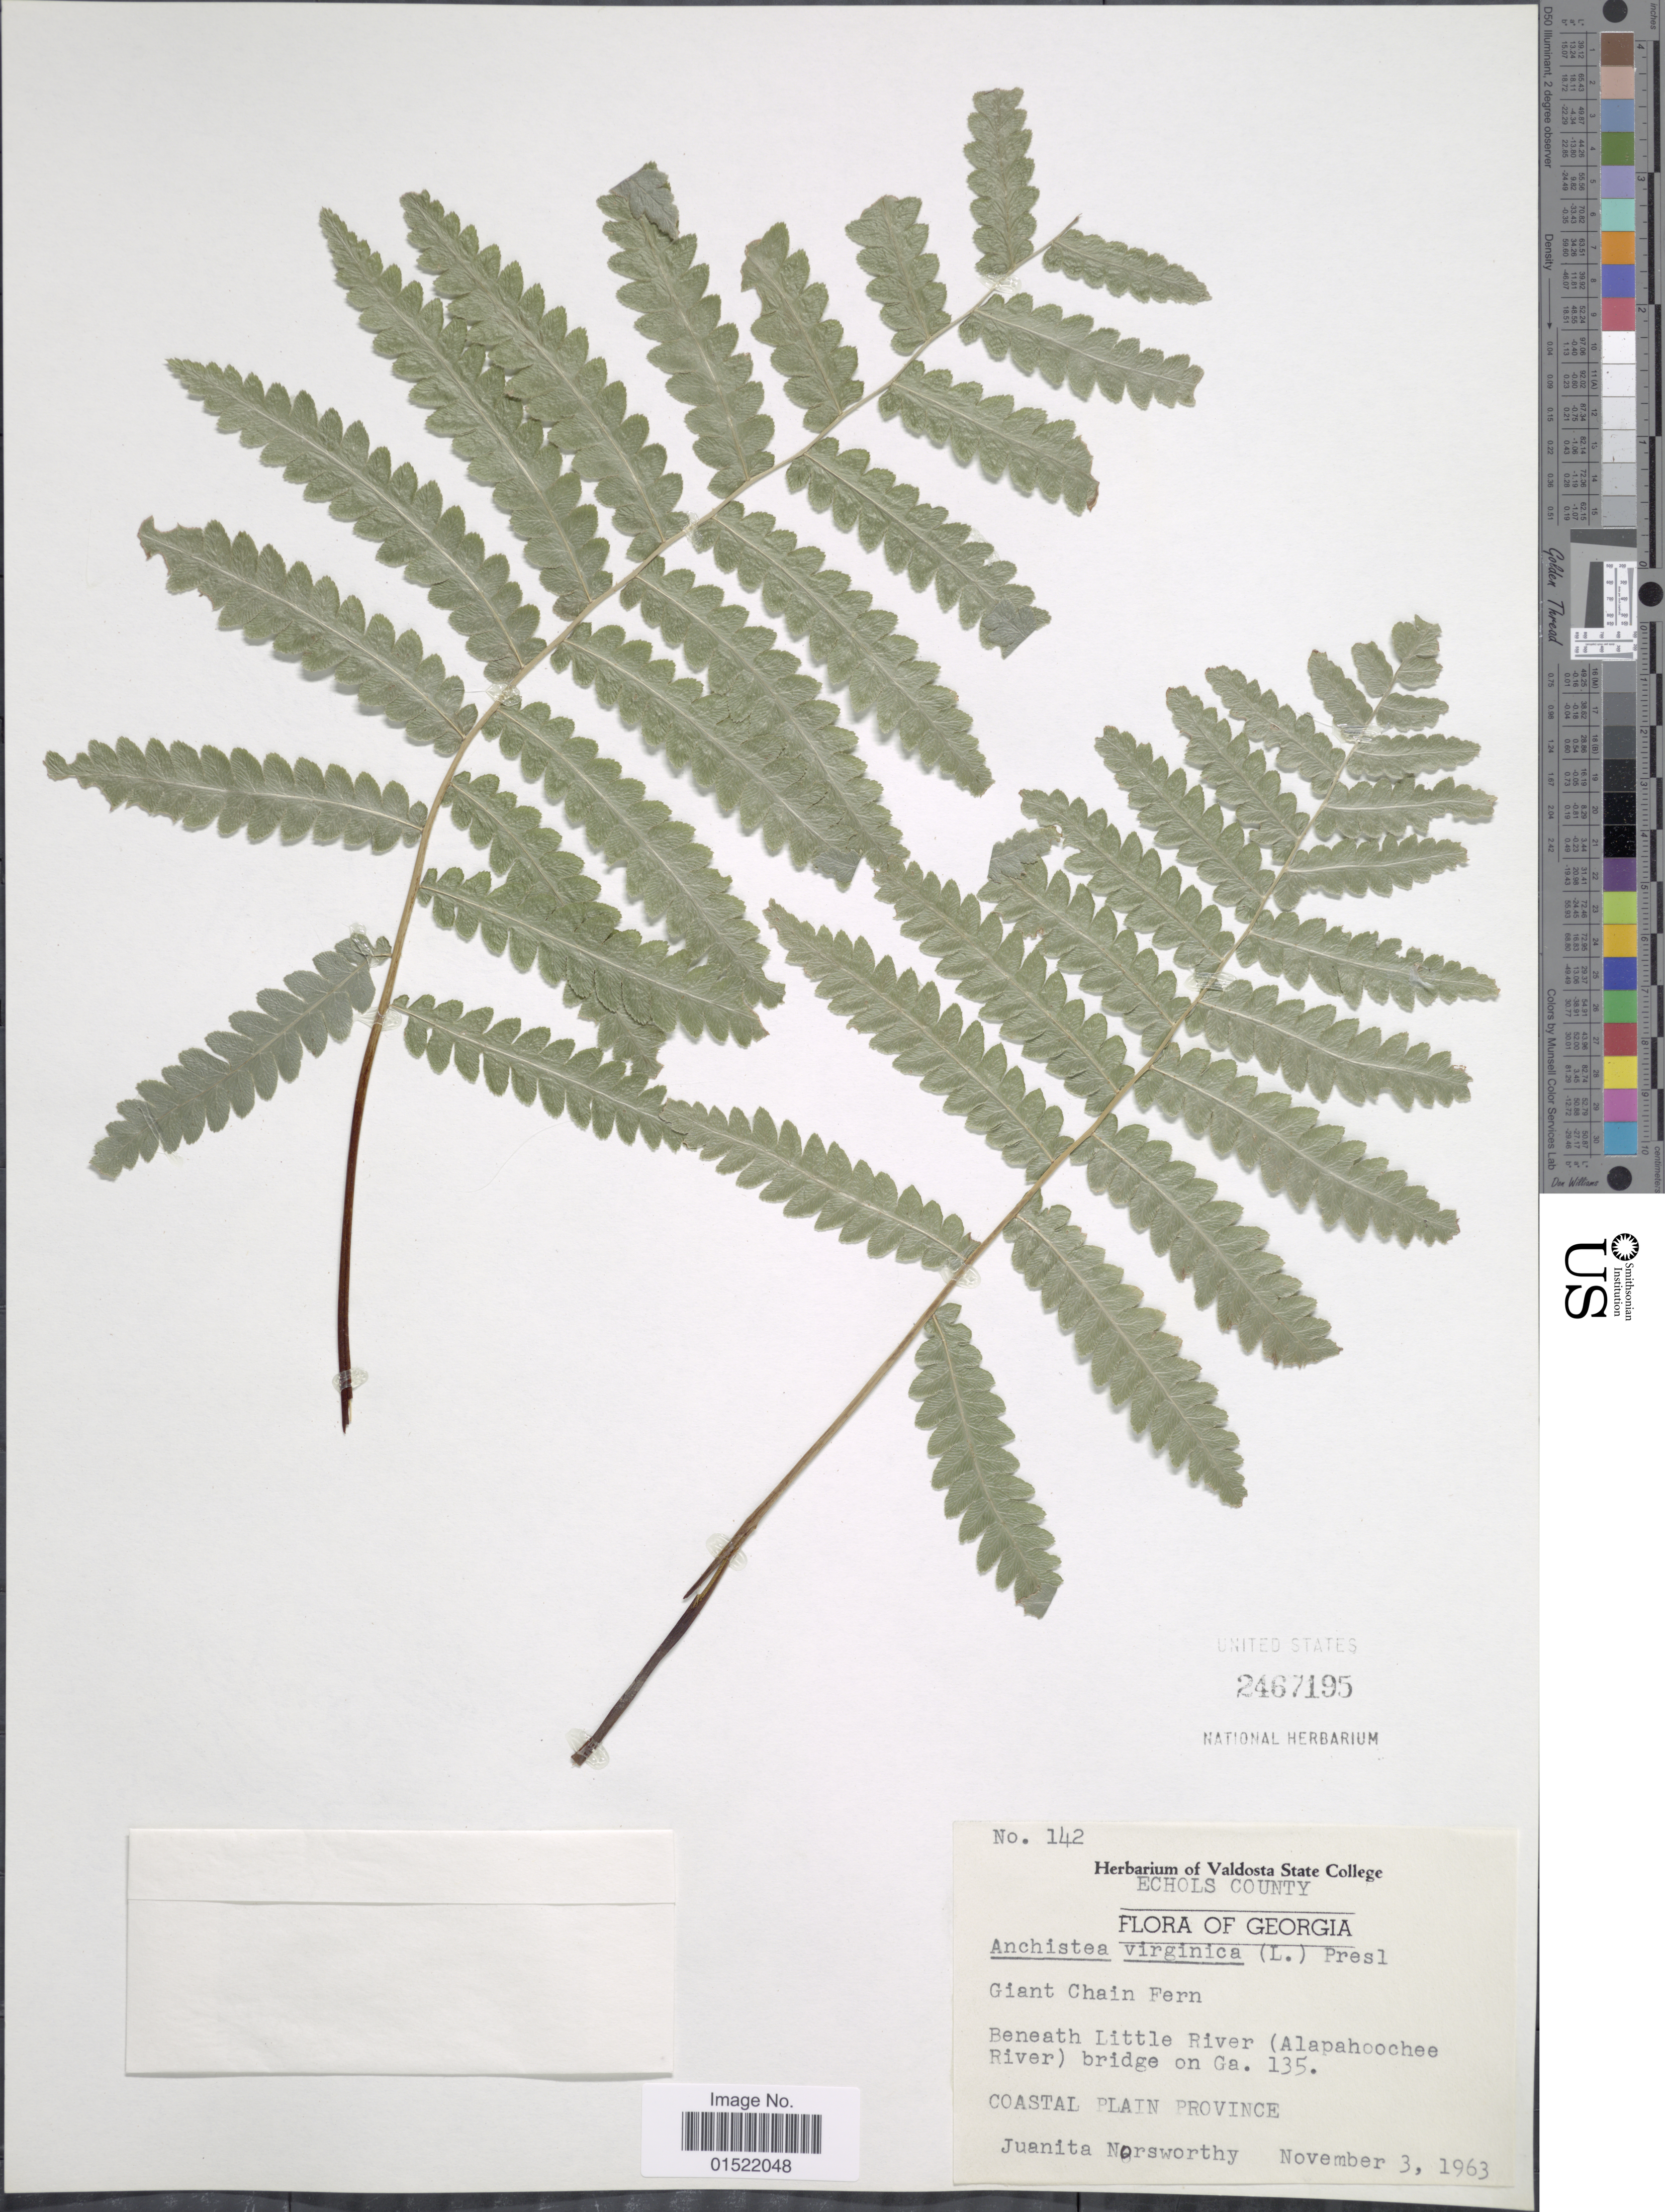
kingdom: Plantae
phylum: Tracheophyta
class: Polypodiopsida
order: Polypodiales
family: Blechnaceae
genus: Woodwardia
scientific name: Woodwardia virginica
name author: (L.) R.M. Sm.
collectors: J. Norsworthy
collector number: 142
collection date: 1963-11-03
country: United States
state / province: Georgia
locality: Echols County, beneath Little River (Alapahoochee River) bridge on Ga. 135, Coastal Plain Province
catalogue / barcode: US 2467195